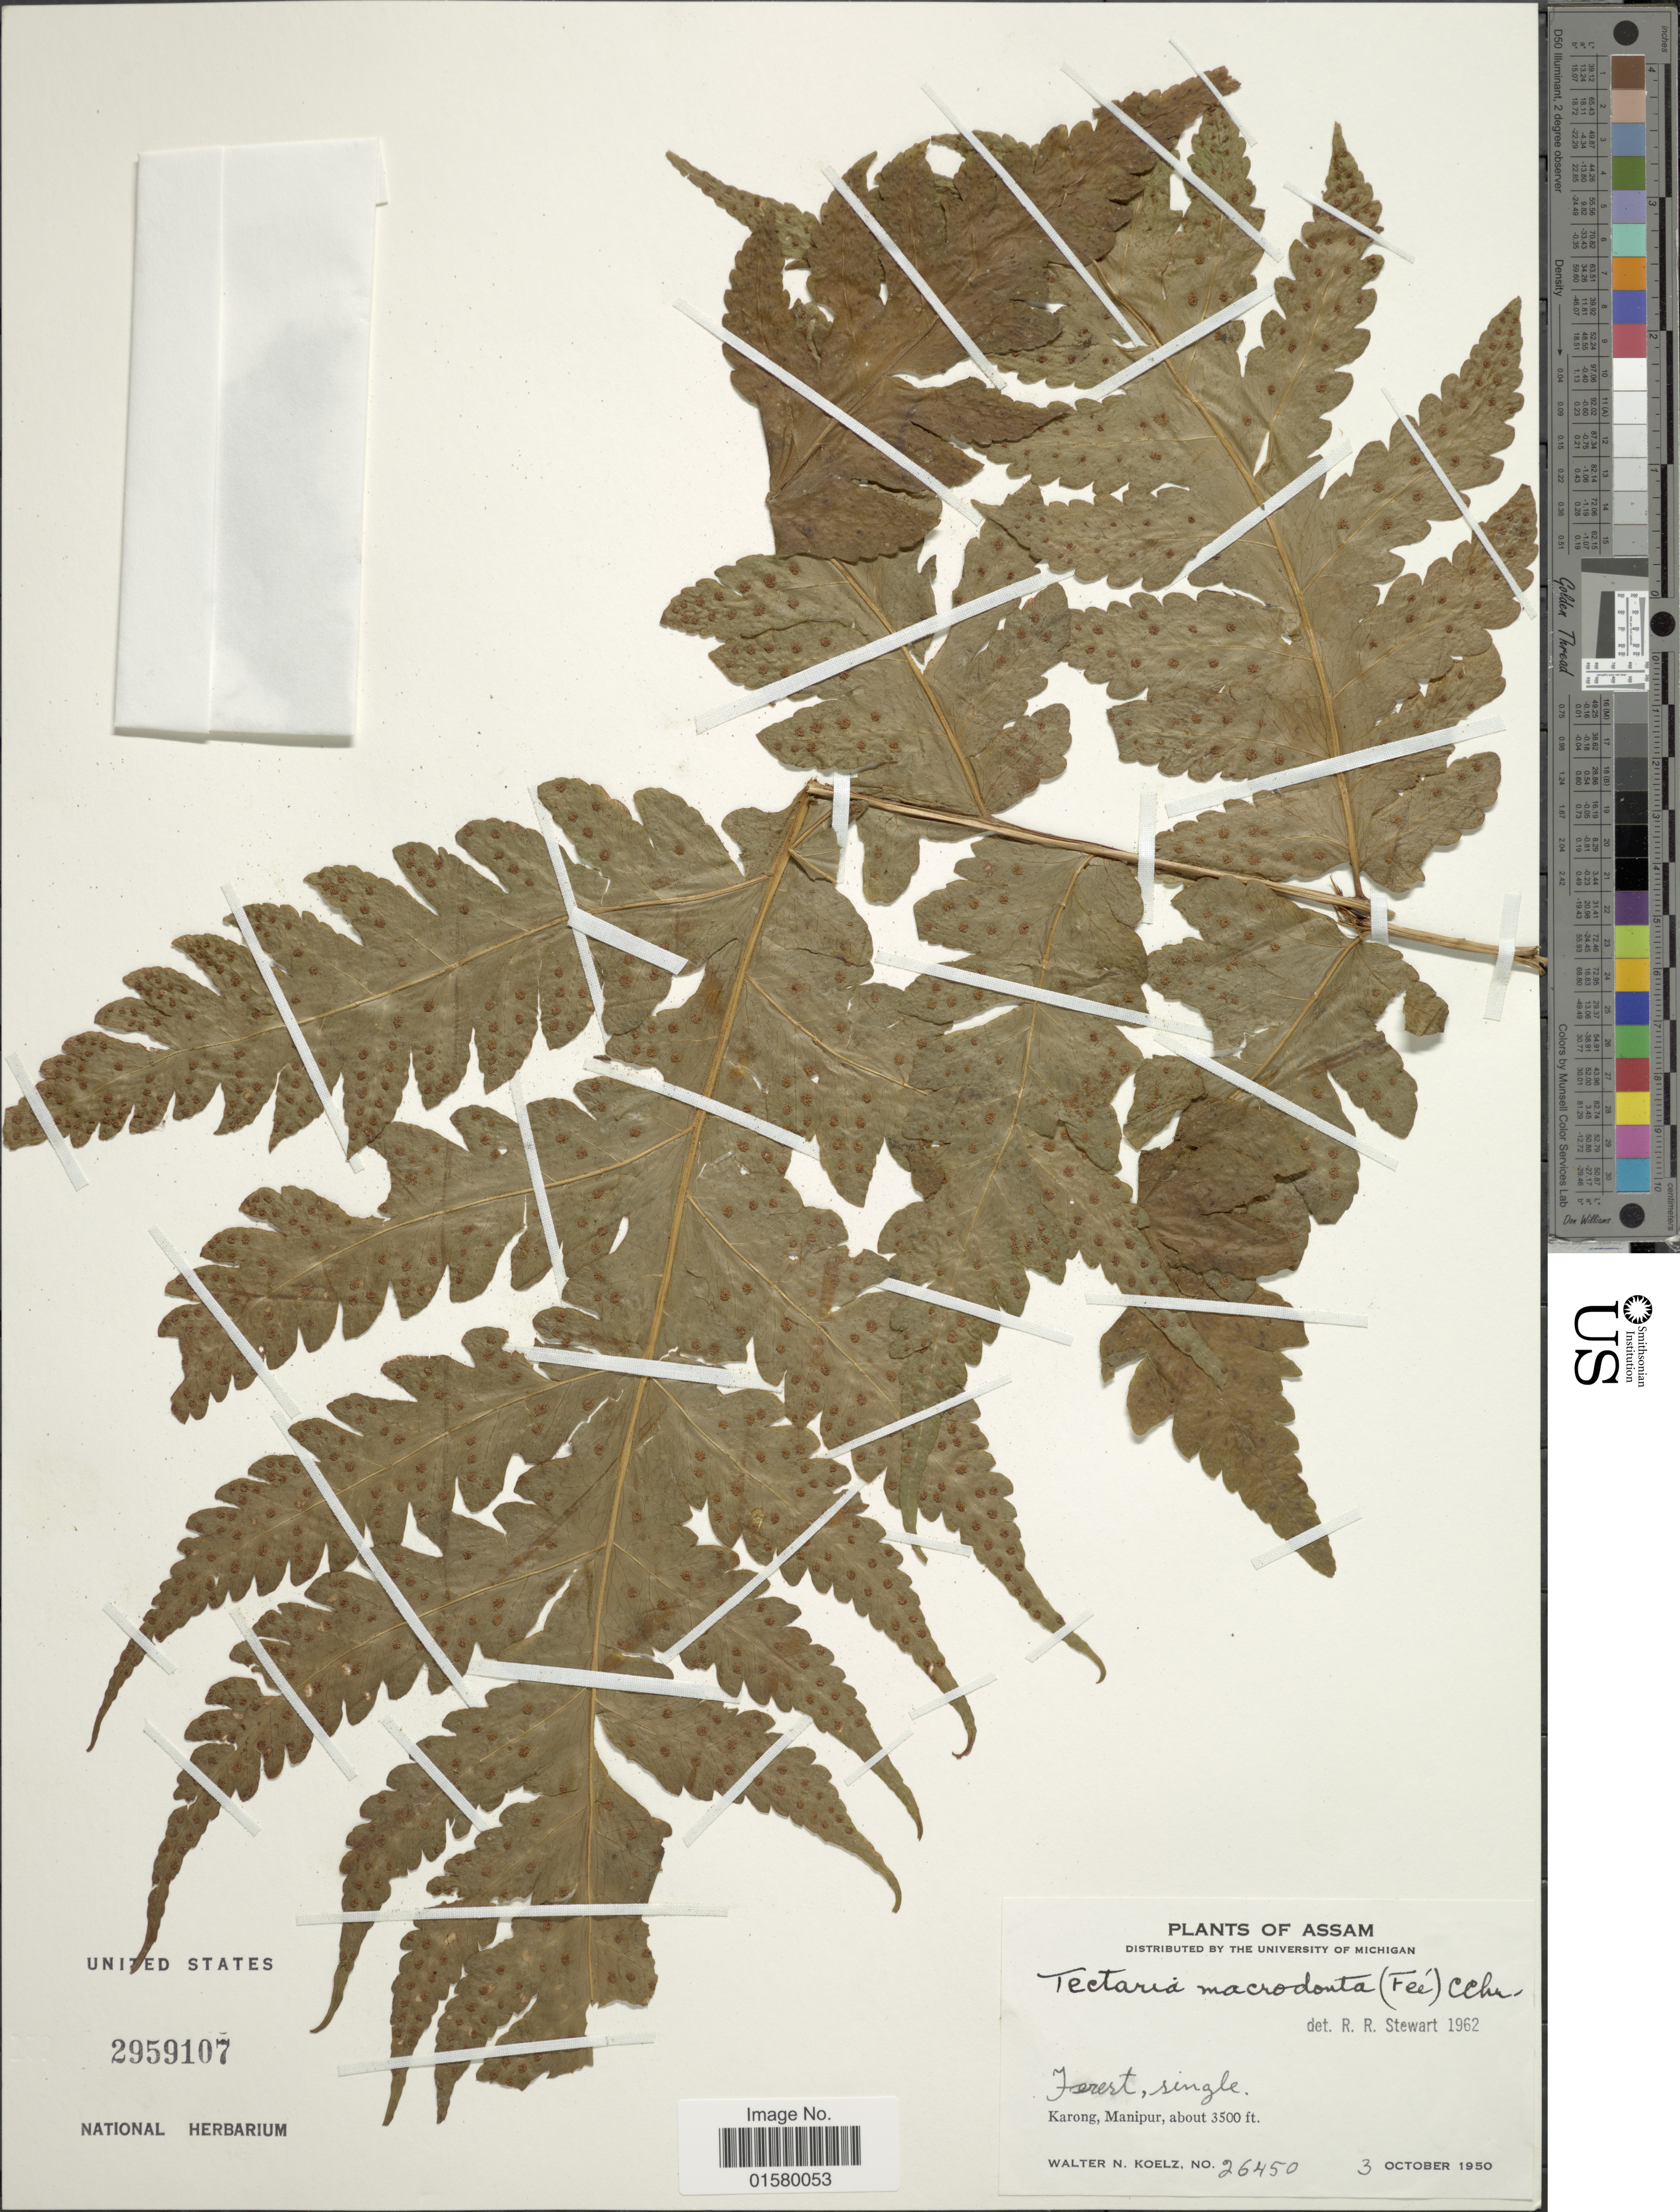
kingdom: Plantae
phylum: Tracheophyta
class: Polypodiopsida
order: Polypodiales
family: Tectariaceae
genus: Tectaria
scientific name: Tectaria coadunata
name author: (J. Sm.) C. Chr.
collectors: W. N. Koelz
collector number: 26450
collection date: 1950-10-03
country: India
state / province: Manipur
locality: Karong, Manipur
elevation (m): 1067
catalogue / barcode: US 2959107